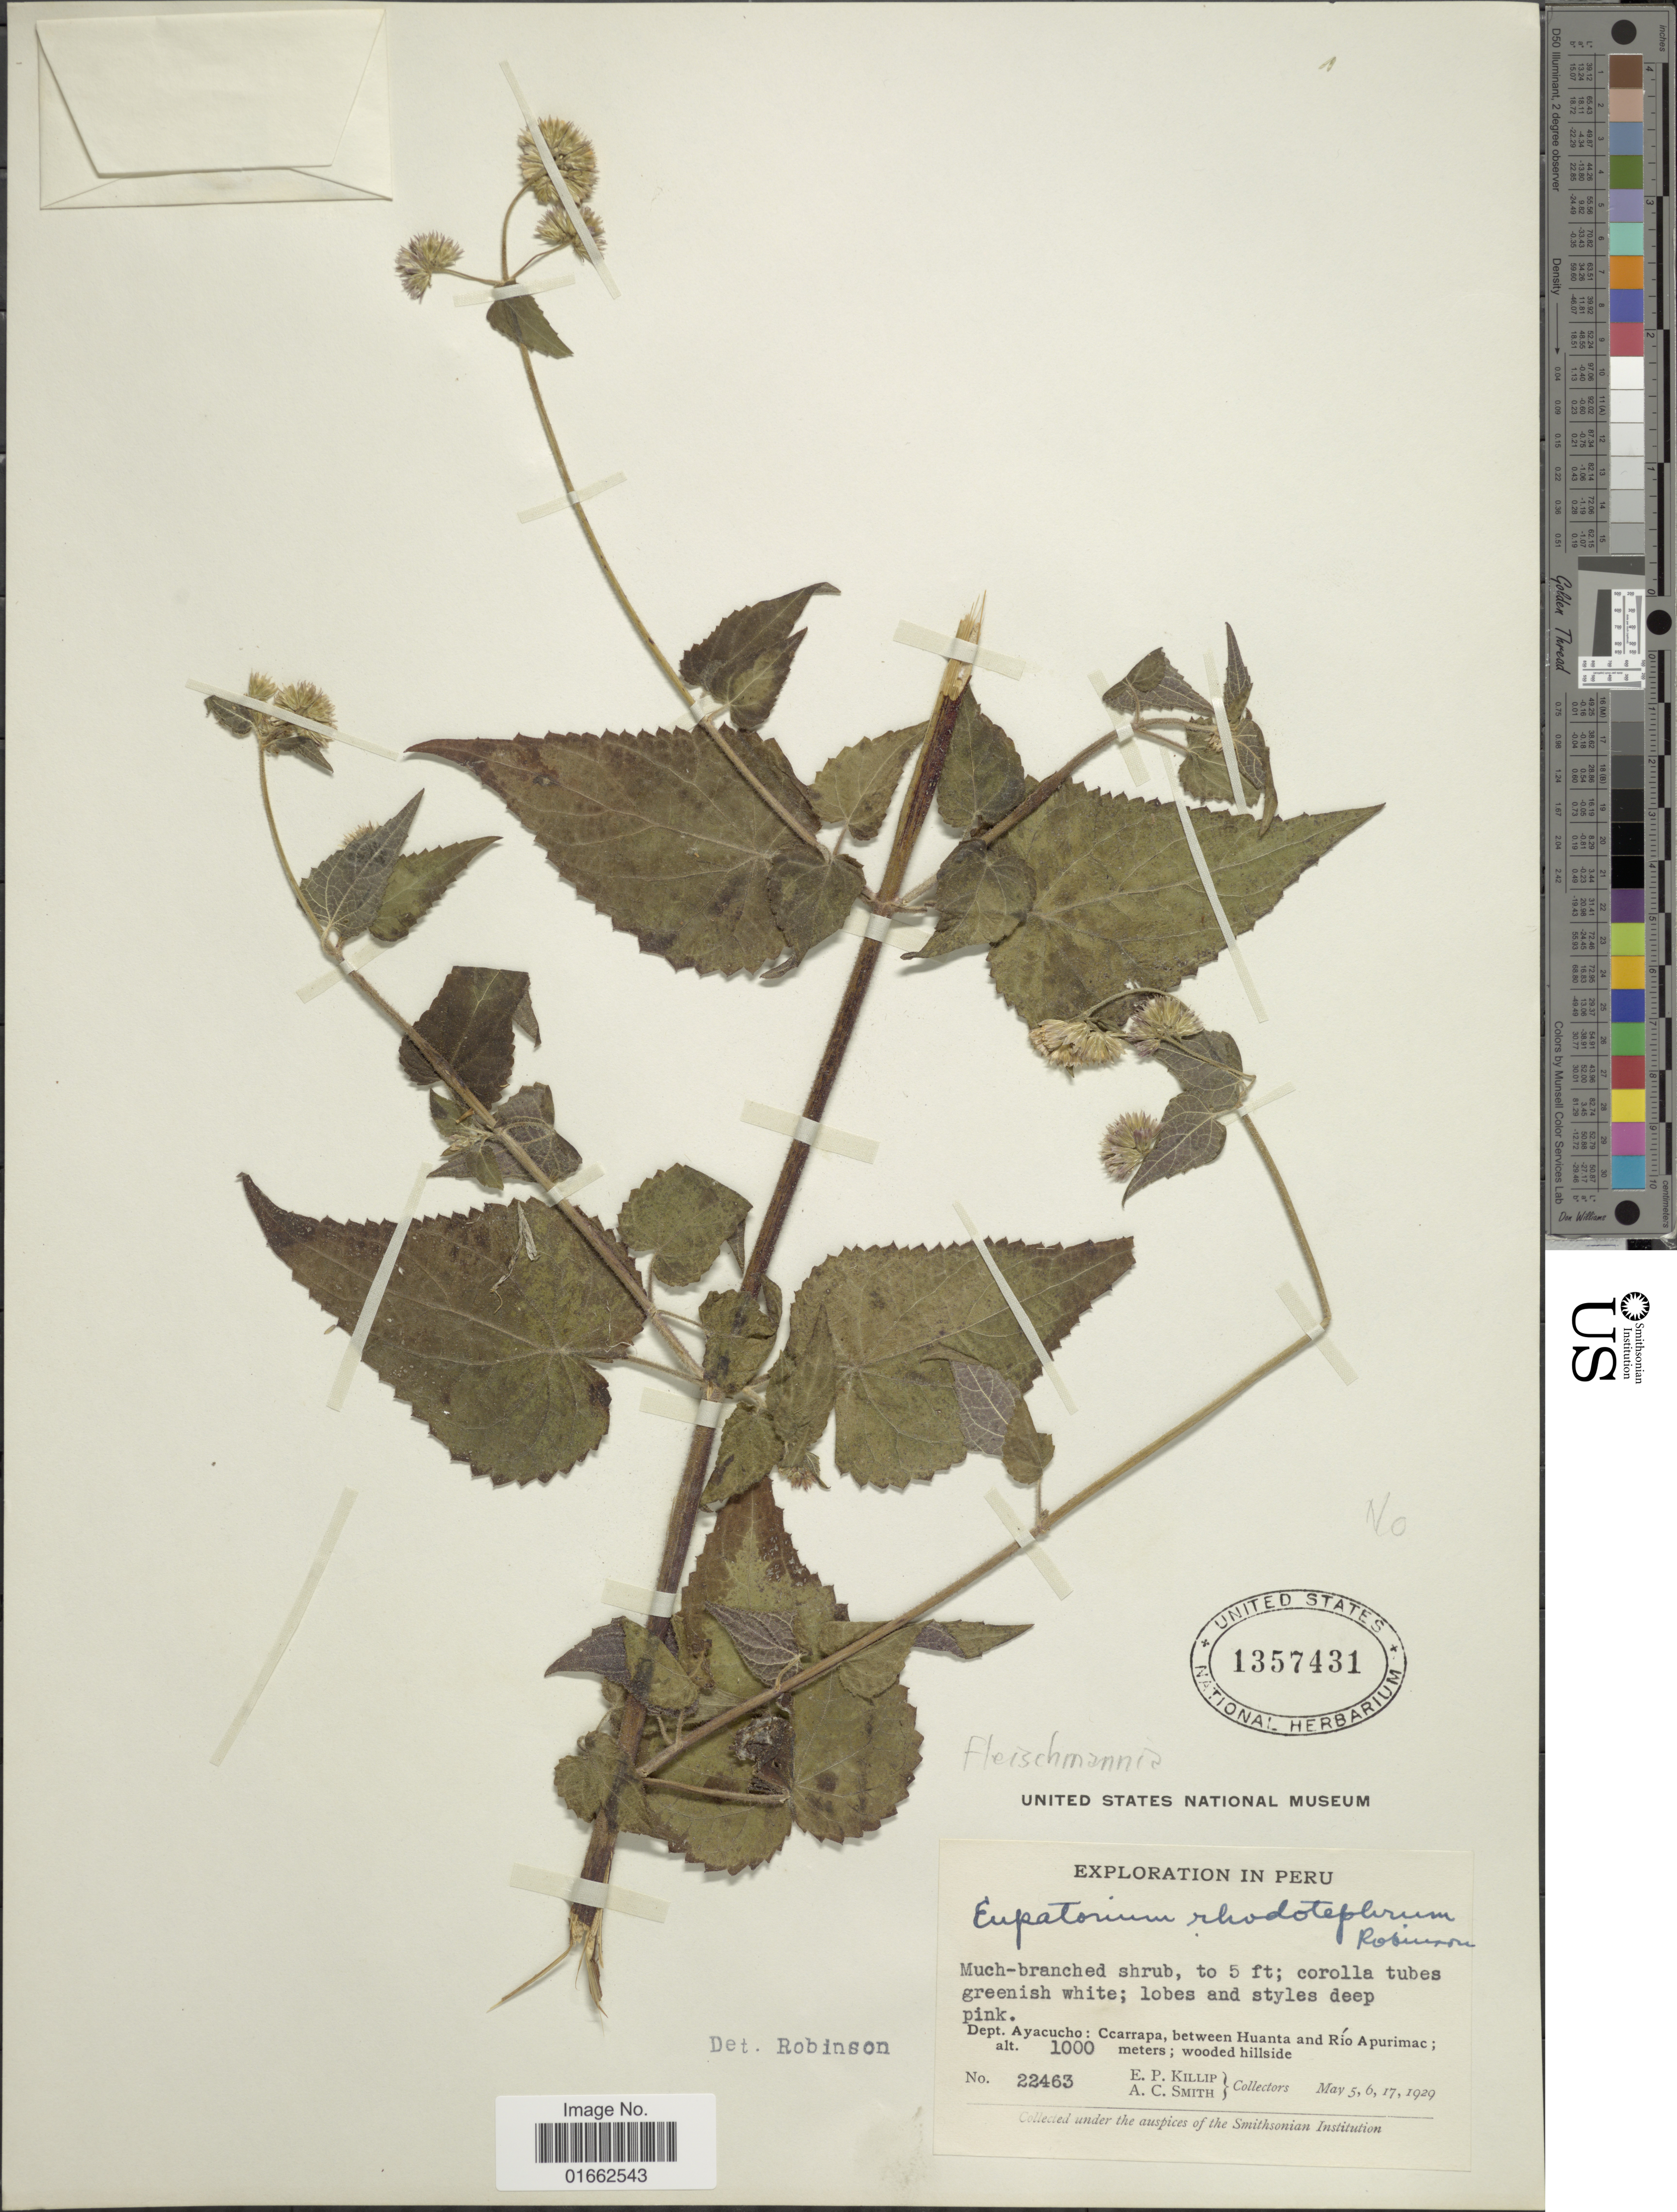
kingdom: Plantae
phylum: Tracheophyta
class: Magnoliopsida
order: Asterales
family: Asteraceae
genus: Fleischmannia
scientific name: Fleischmannia rhodotephra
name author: (B.L. Rob.) R.M. King & H. Rob.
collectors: E. P. Killip & A. C. Smith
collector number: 22463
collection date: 1929-05-05/1929-05-17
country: Peru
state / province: Ayacucho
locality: Dept. Ayacucho: Ocarrapa, between Huanta and Río Apurimac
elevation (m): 1000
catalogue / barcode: US 1357431